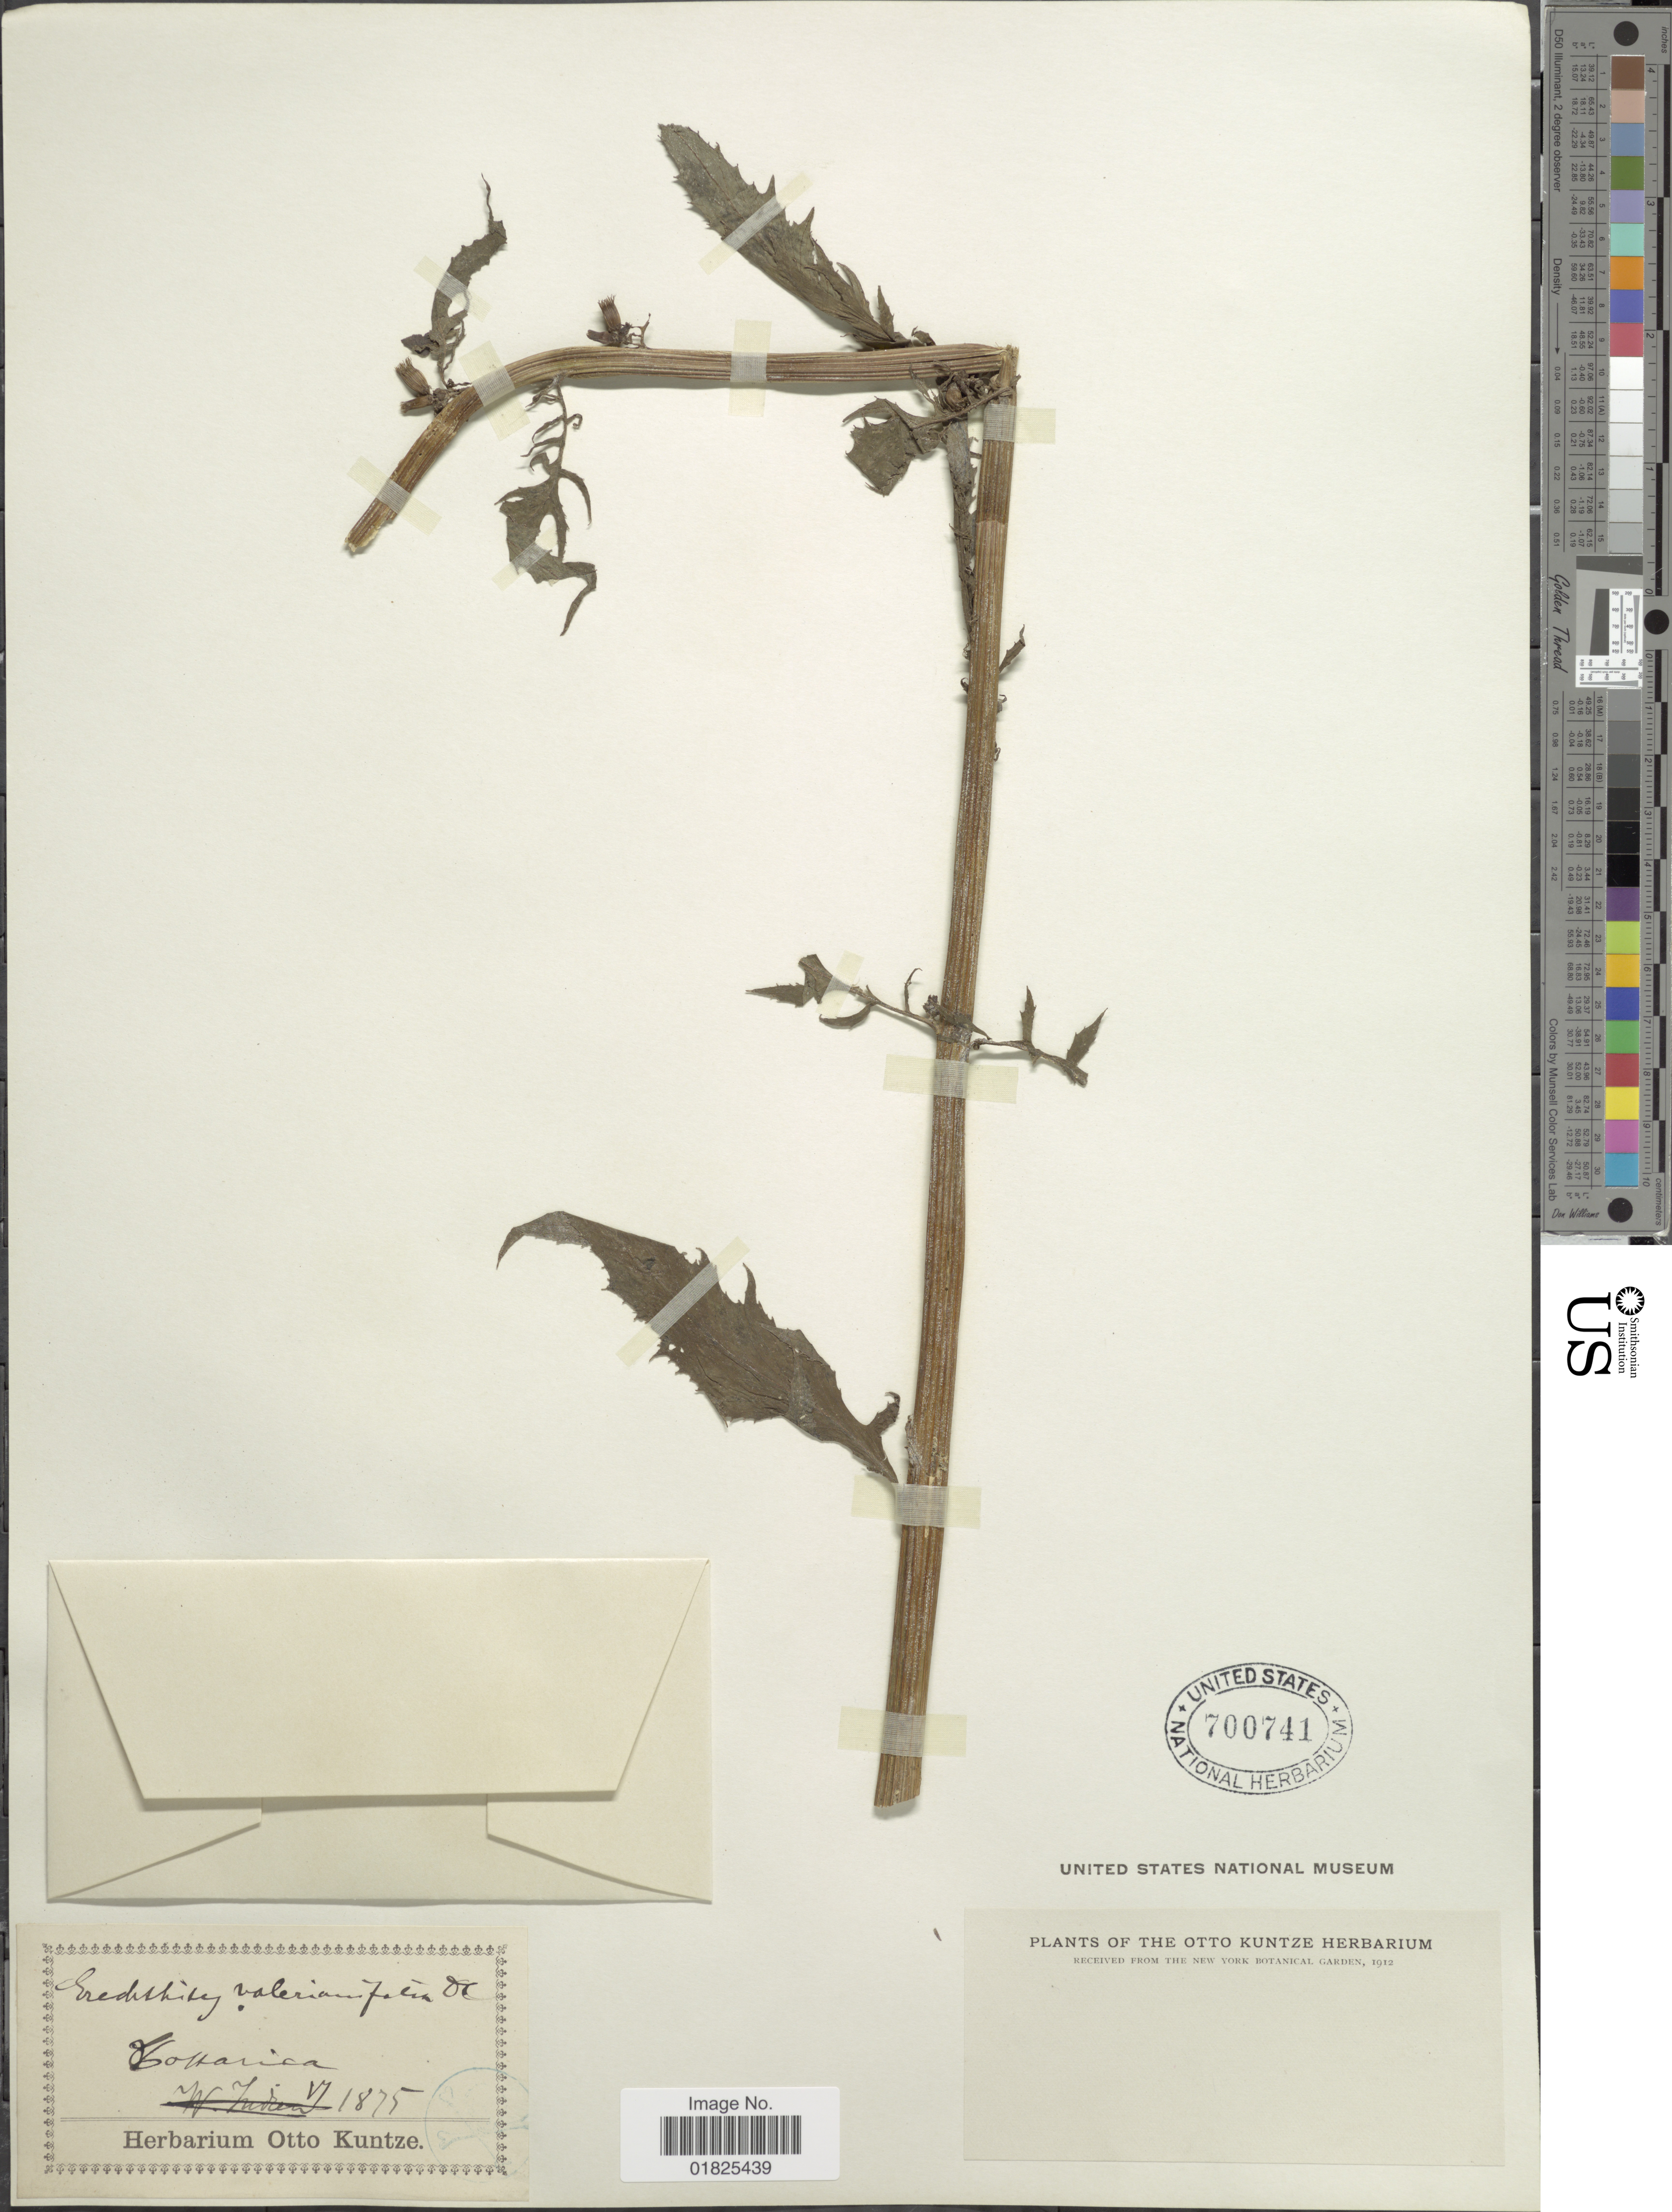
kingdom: Plantae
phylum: Tracheophyta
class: Magnoliopsida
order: Asterales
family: Asteraceae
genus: Erechtites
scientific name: Erechtites valerianifolius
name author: (Link ex Spreng.) DC.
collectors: ex herb. Otto Kuntze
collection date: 1875-06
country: Costa Rica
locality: Costarica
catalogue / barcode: US 700741